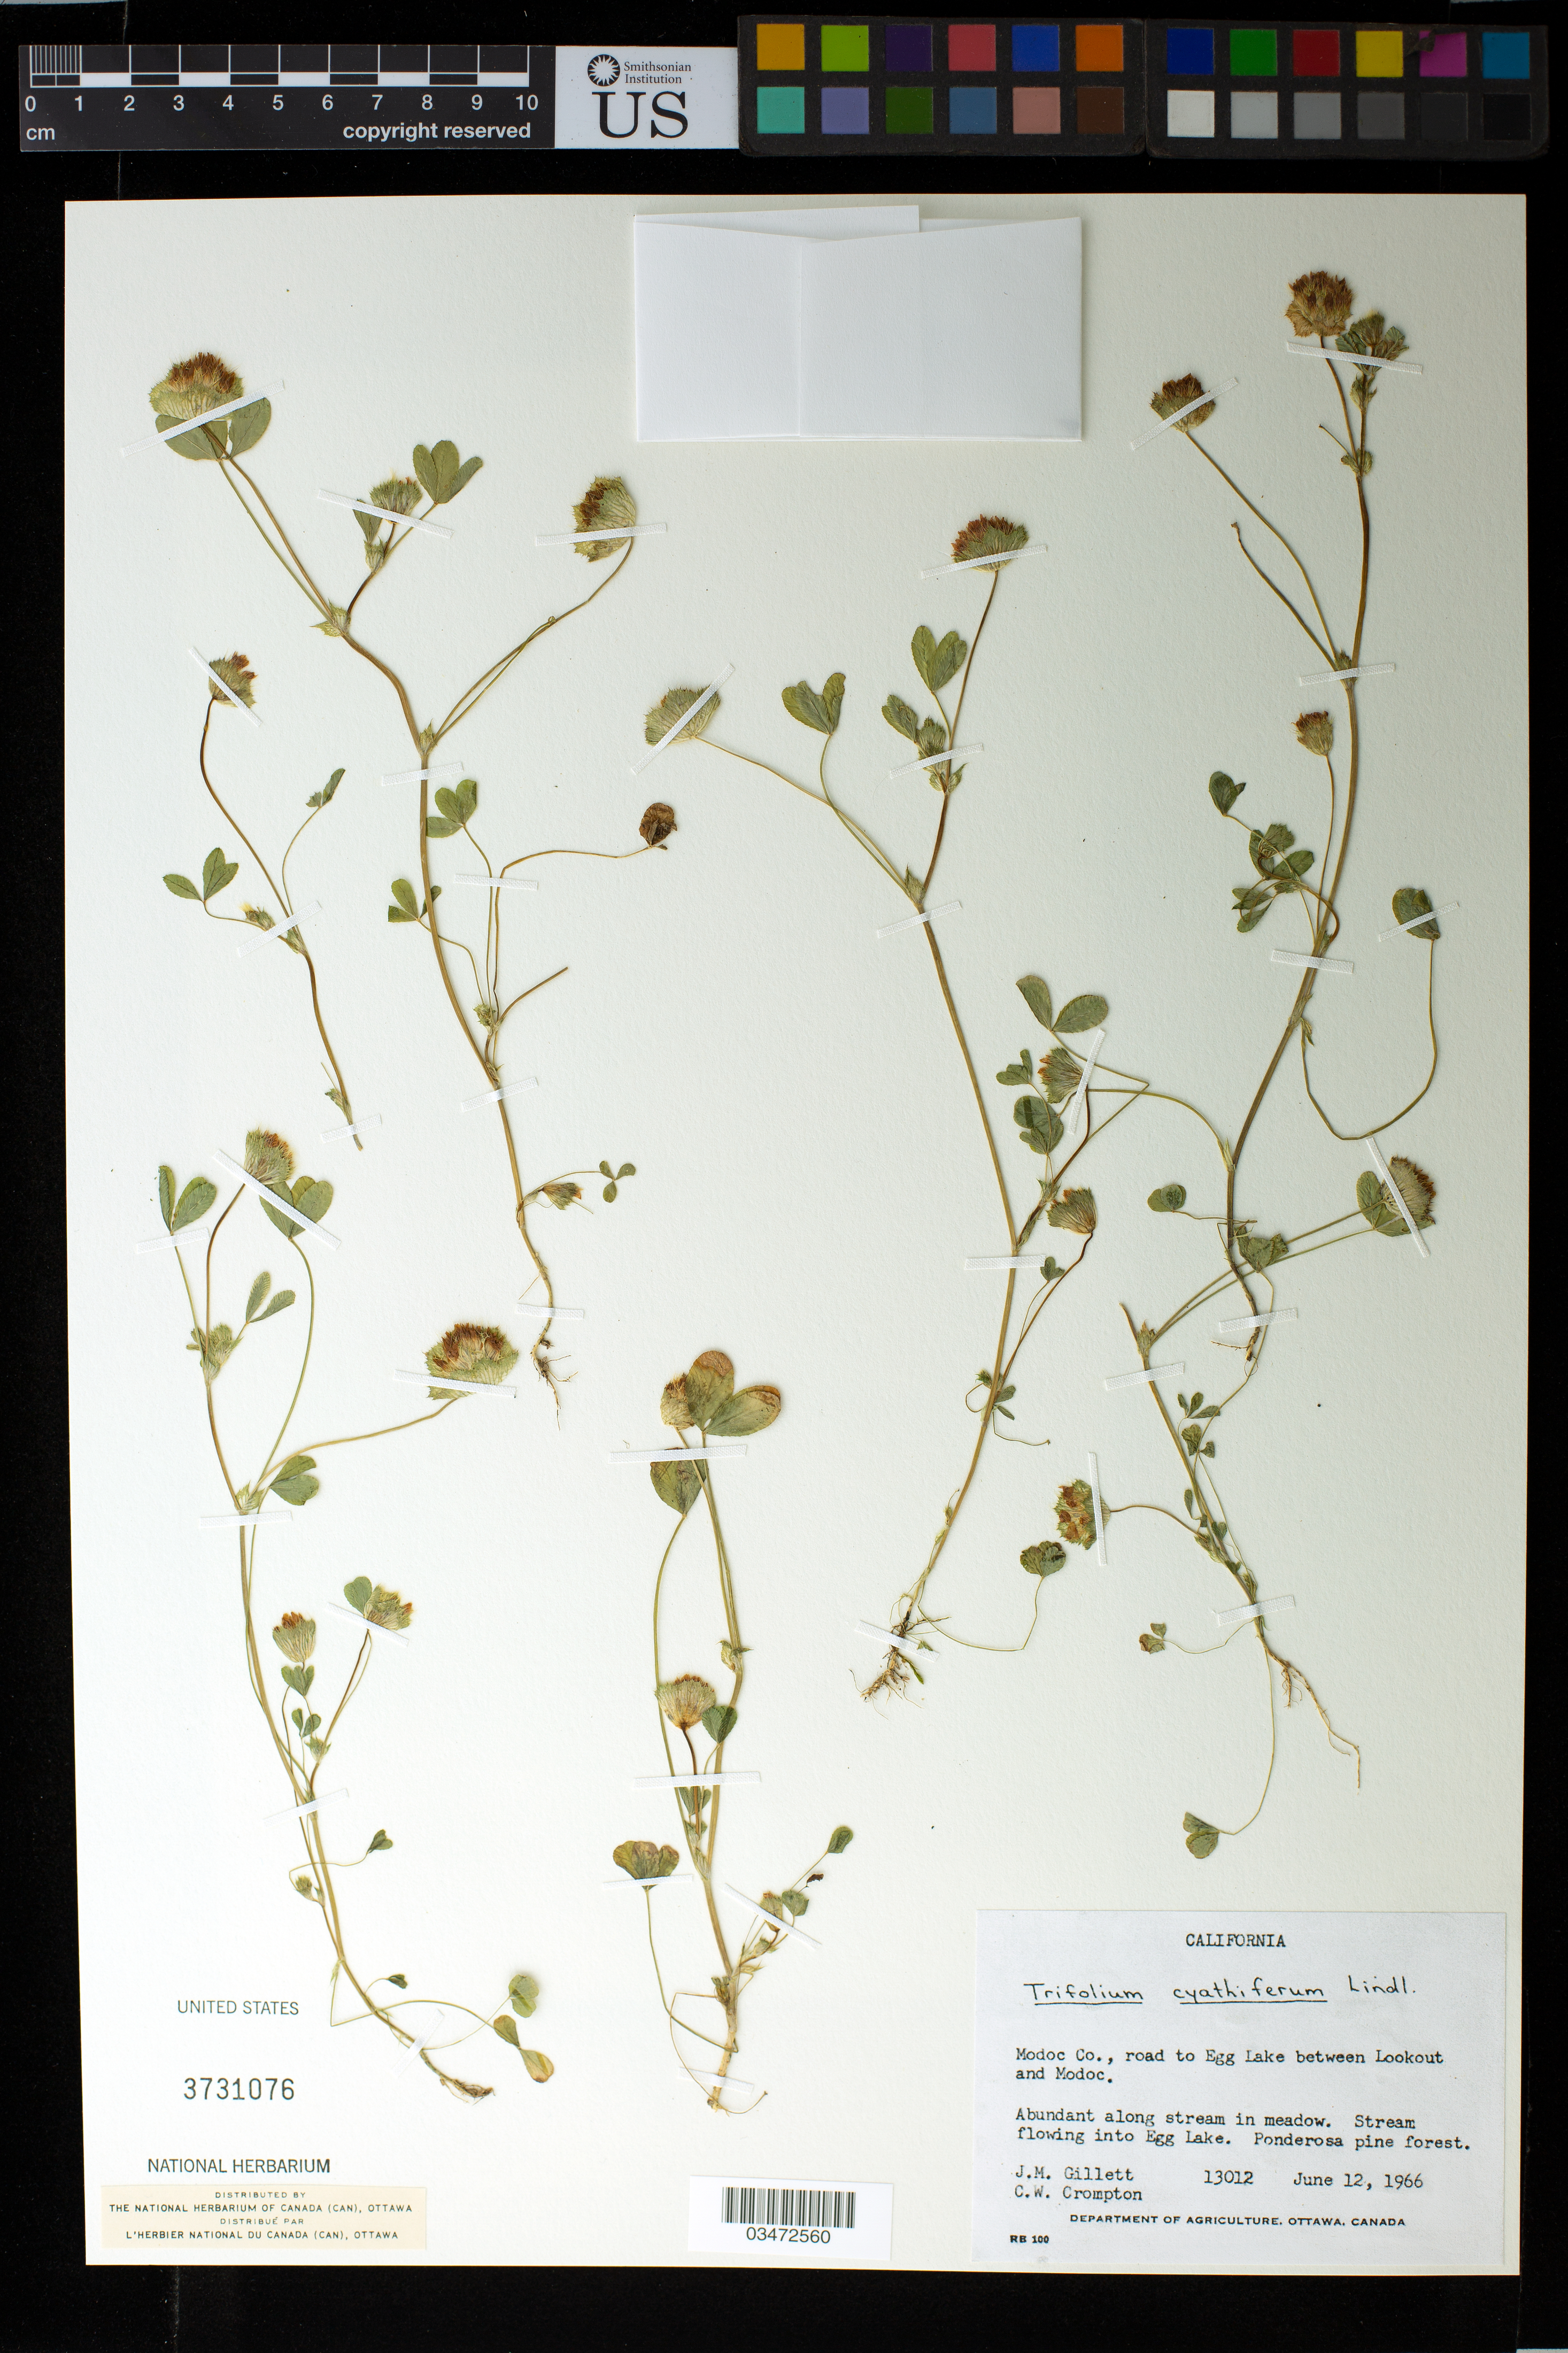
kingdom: Plantae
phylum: Tracheophyta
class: Magnoliopsida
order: Fabales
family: Fabaceae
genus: Trifolium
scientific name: Trifolium cyathiferum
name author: Lindl.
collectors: J. Gillett & C. W. Crompton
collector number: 13012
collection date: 1966-06-12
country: United States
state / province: California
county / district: Modoc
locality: Modoc Co., road to Egg Lake between Lookout and Modoc.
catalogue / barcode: US 3731076